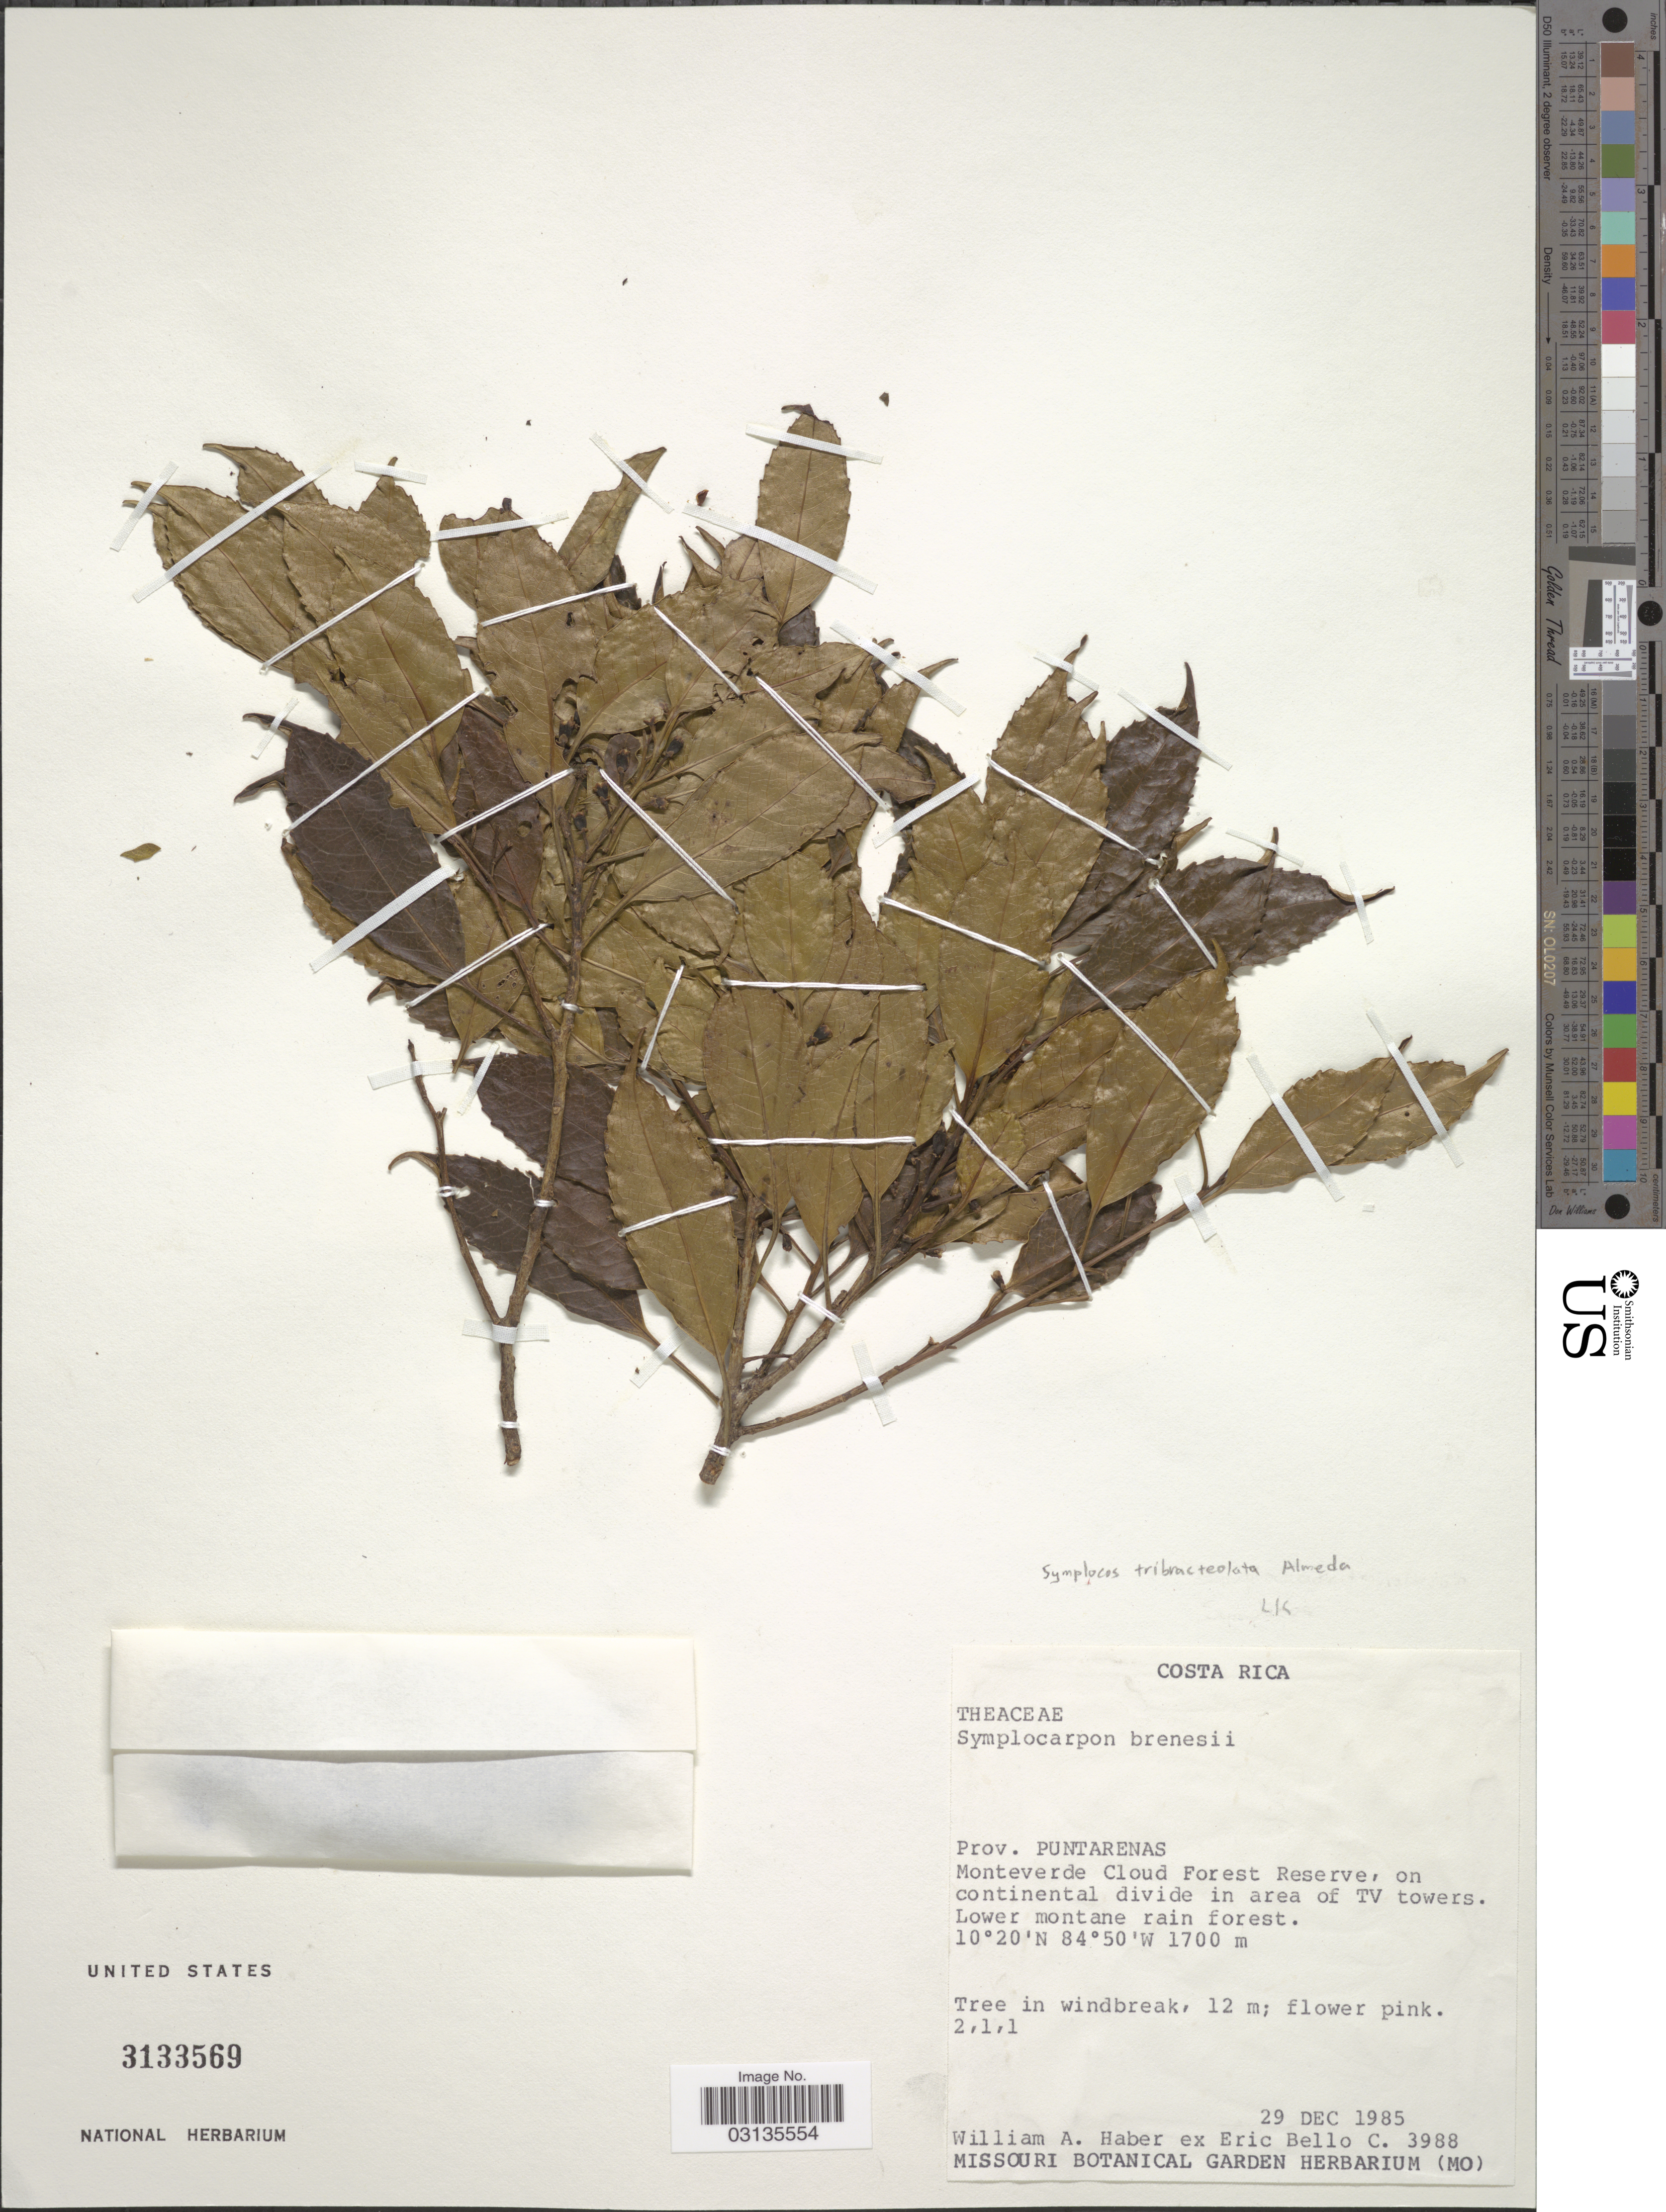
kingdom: Plantae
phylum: Tracheophyta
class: Magnoliopsida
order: Ericales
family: Symplocaceae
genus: Symplocos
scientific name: Symplocos tribracteolata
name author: Almeda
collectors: W. A. Haber & E. Bello C.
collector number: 3988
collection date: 1985-12-29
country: Costa Rica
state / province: Puntarenas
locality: Monteverde Cloud Forest Reserve, on continental divide in area of TV towers.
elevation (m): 1700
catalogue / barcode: US 3133569